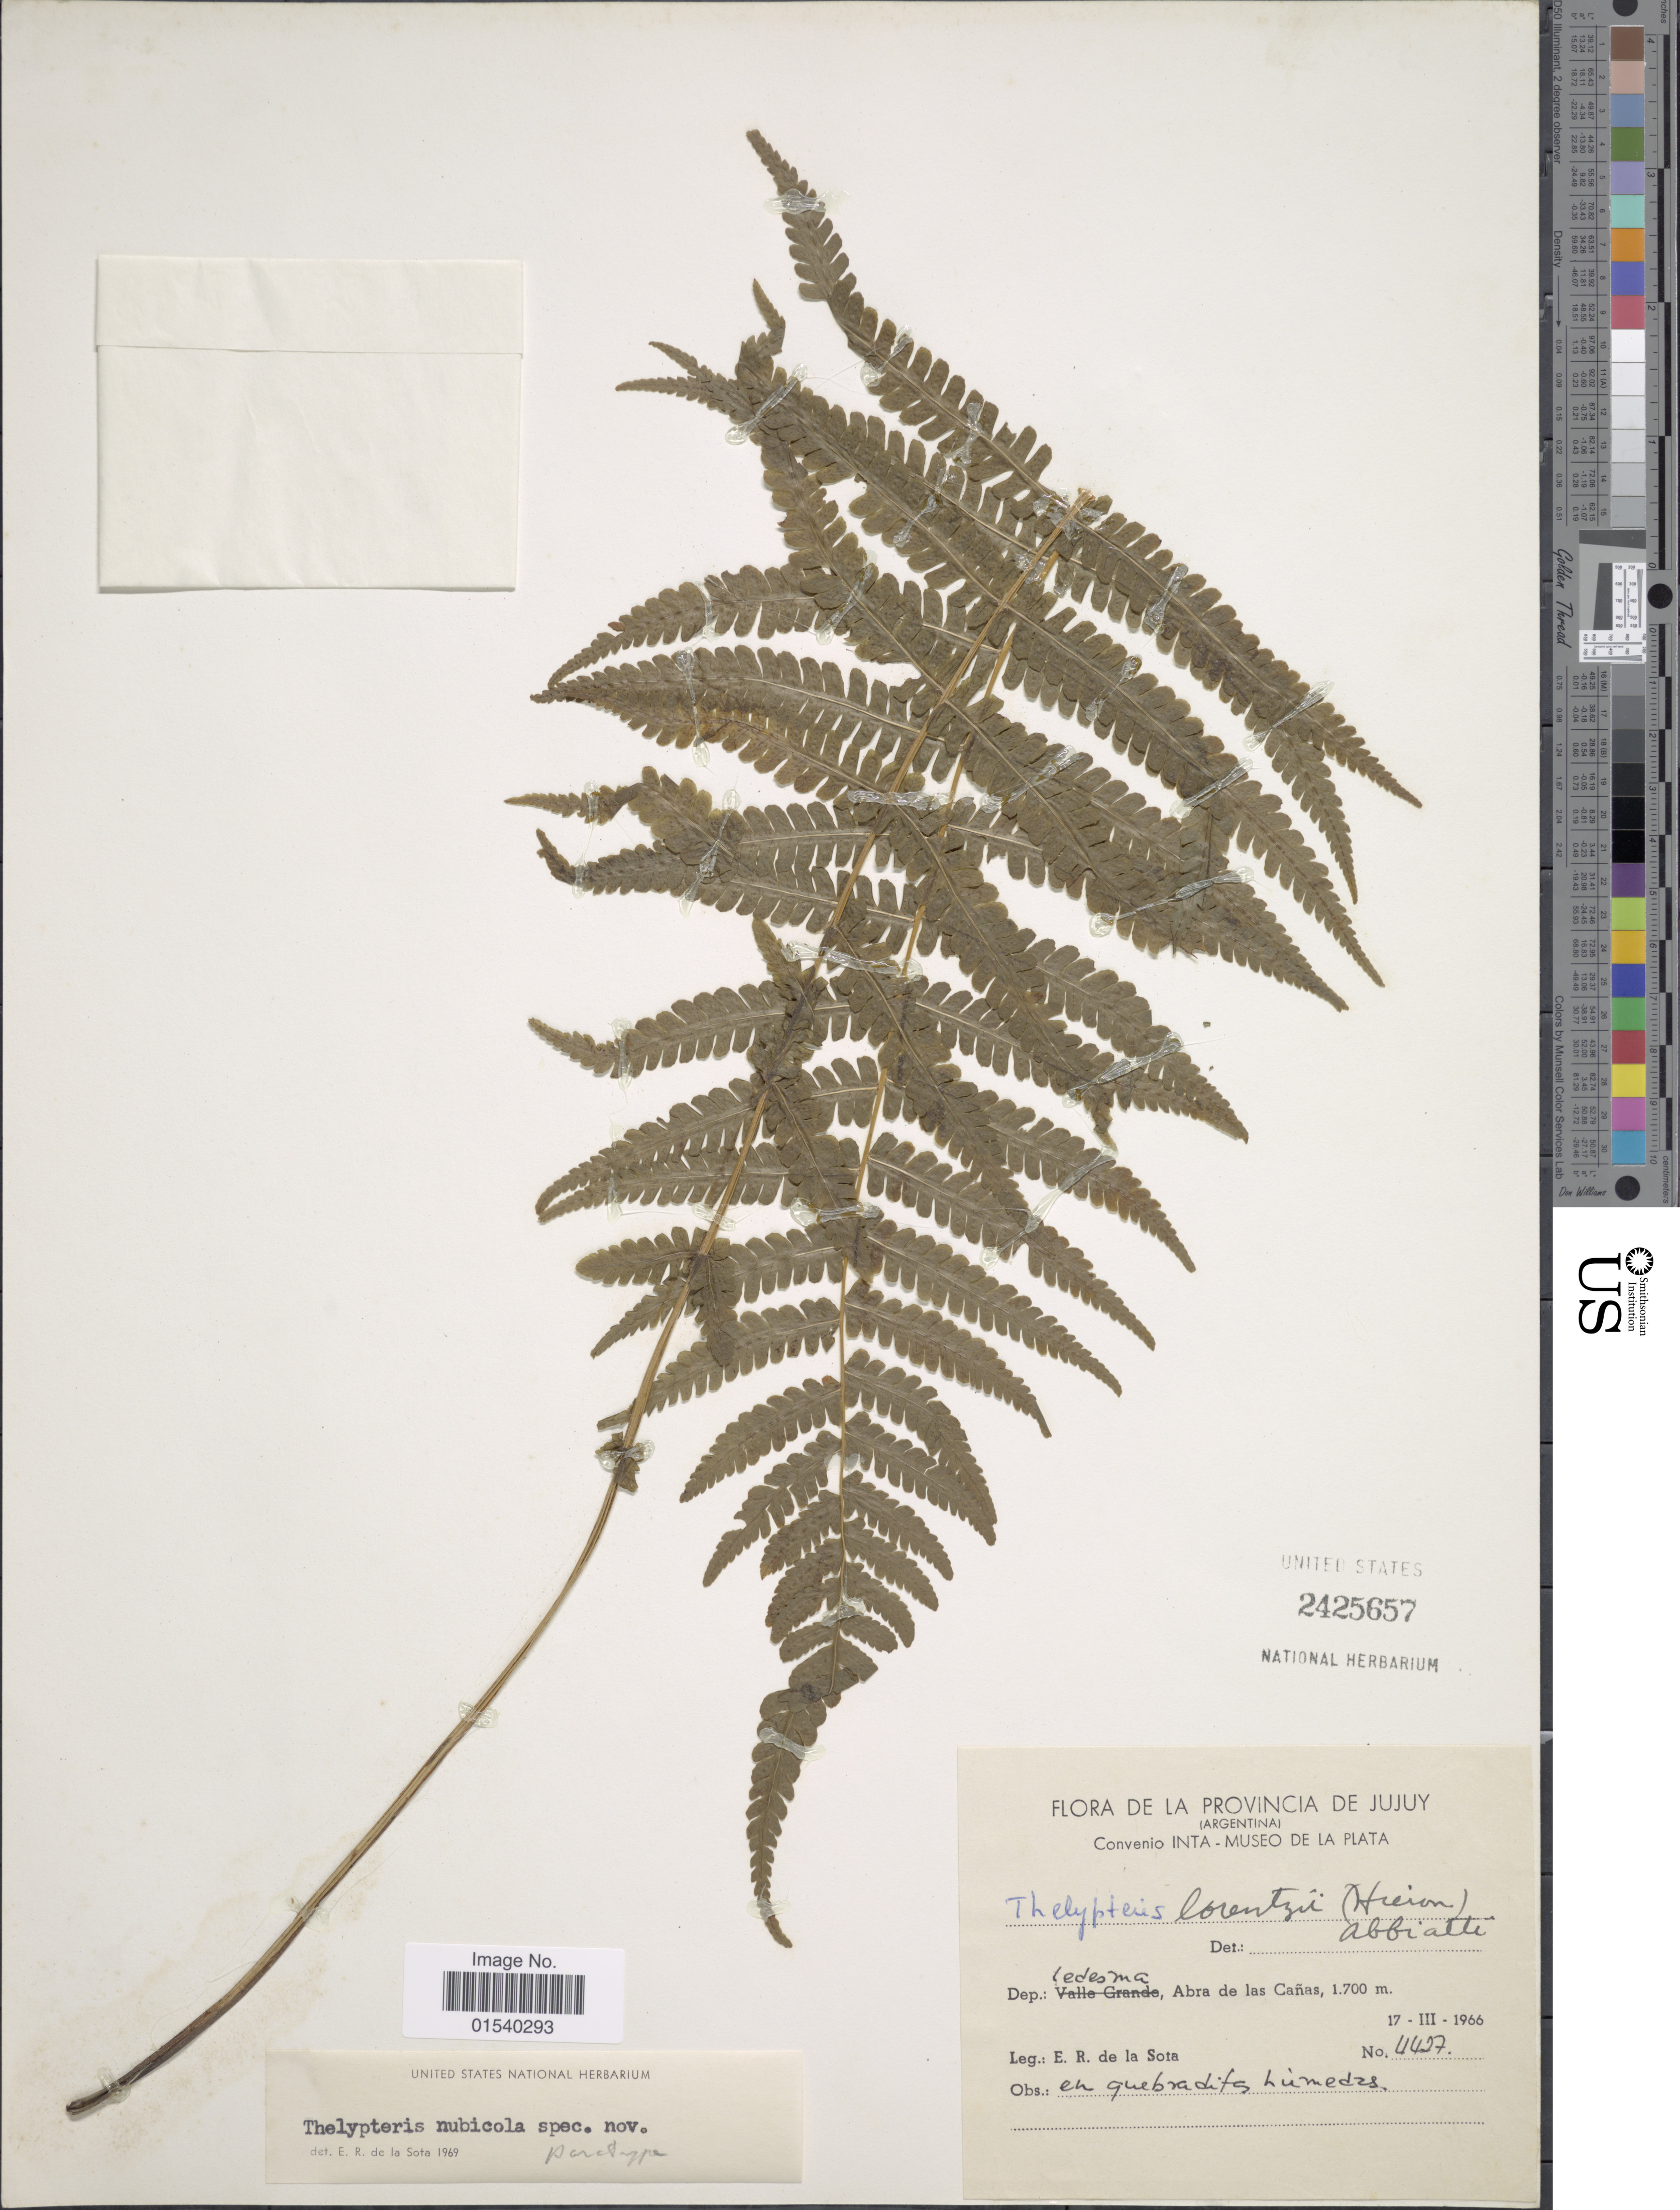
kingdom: Plantae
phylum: Tracheophyta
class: Polypodiopsida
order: Polypodiales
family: Thelypteridaceae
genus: Amauropelta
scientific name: Amauropelta nubicola (de la Sota) comb. nov., ined 2015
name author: (de la Sota)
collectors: E. R. de la Sota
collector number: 4427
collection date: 1966-03-17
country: Argentina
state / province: Jujuy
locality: Convenio Inta-Museo de La Plata, Dep: Ledesma, Abra de las Cañas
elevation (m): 1700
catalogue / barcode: US 2425657